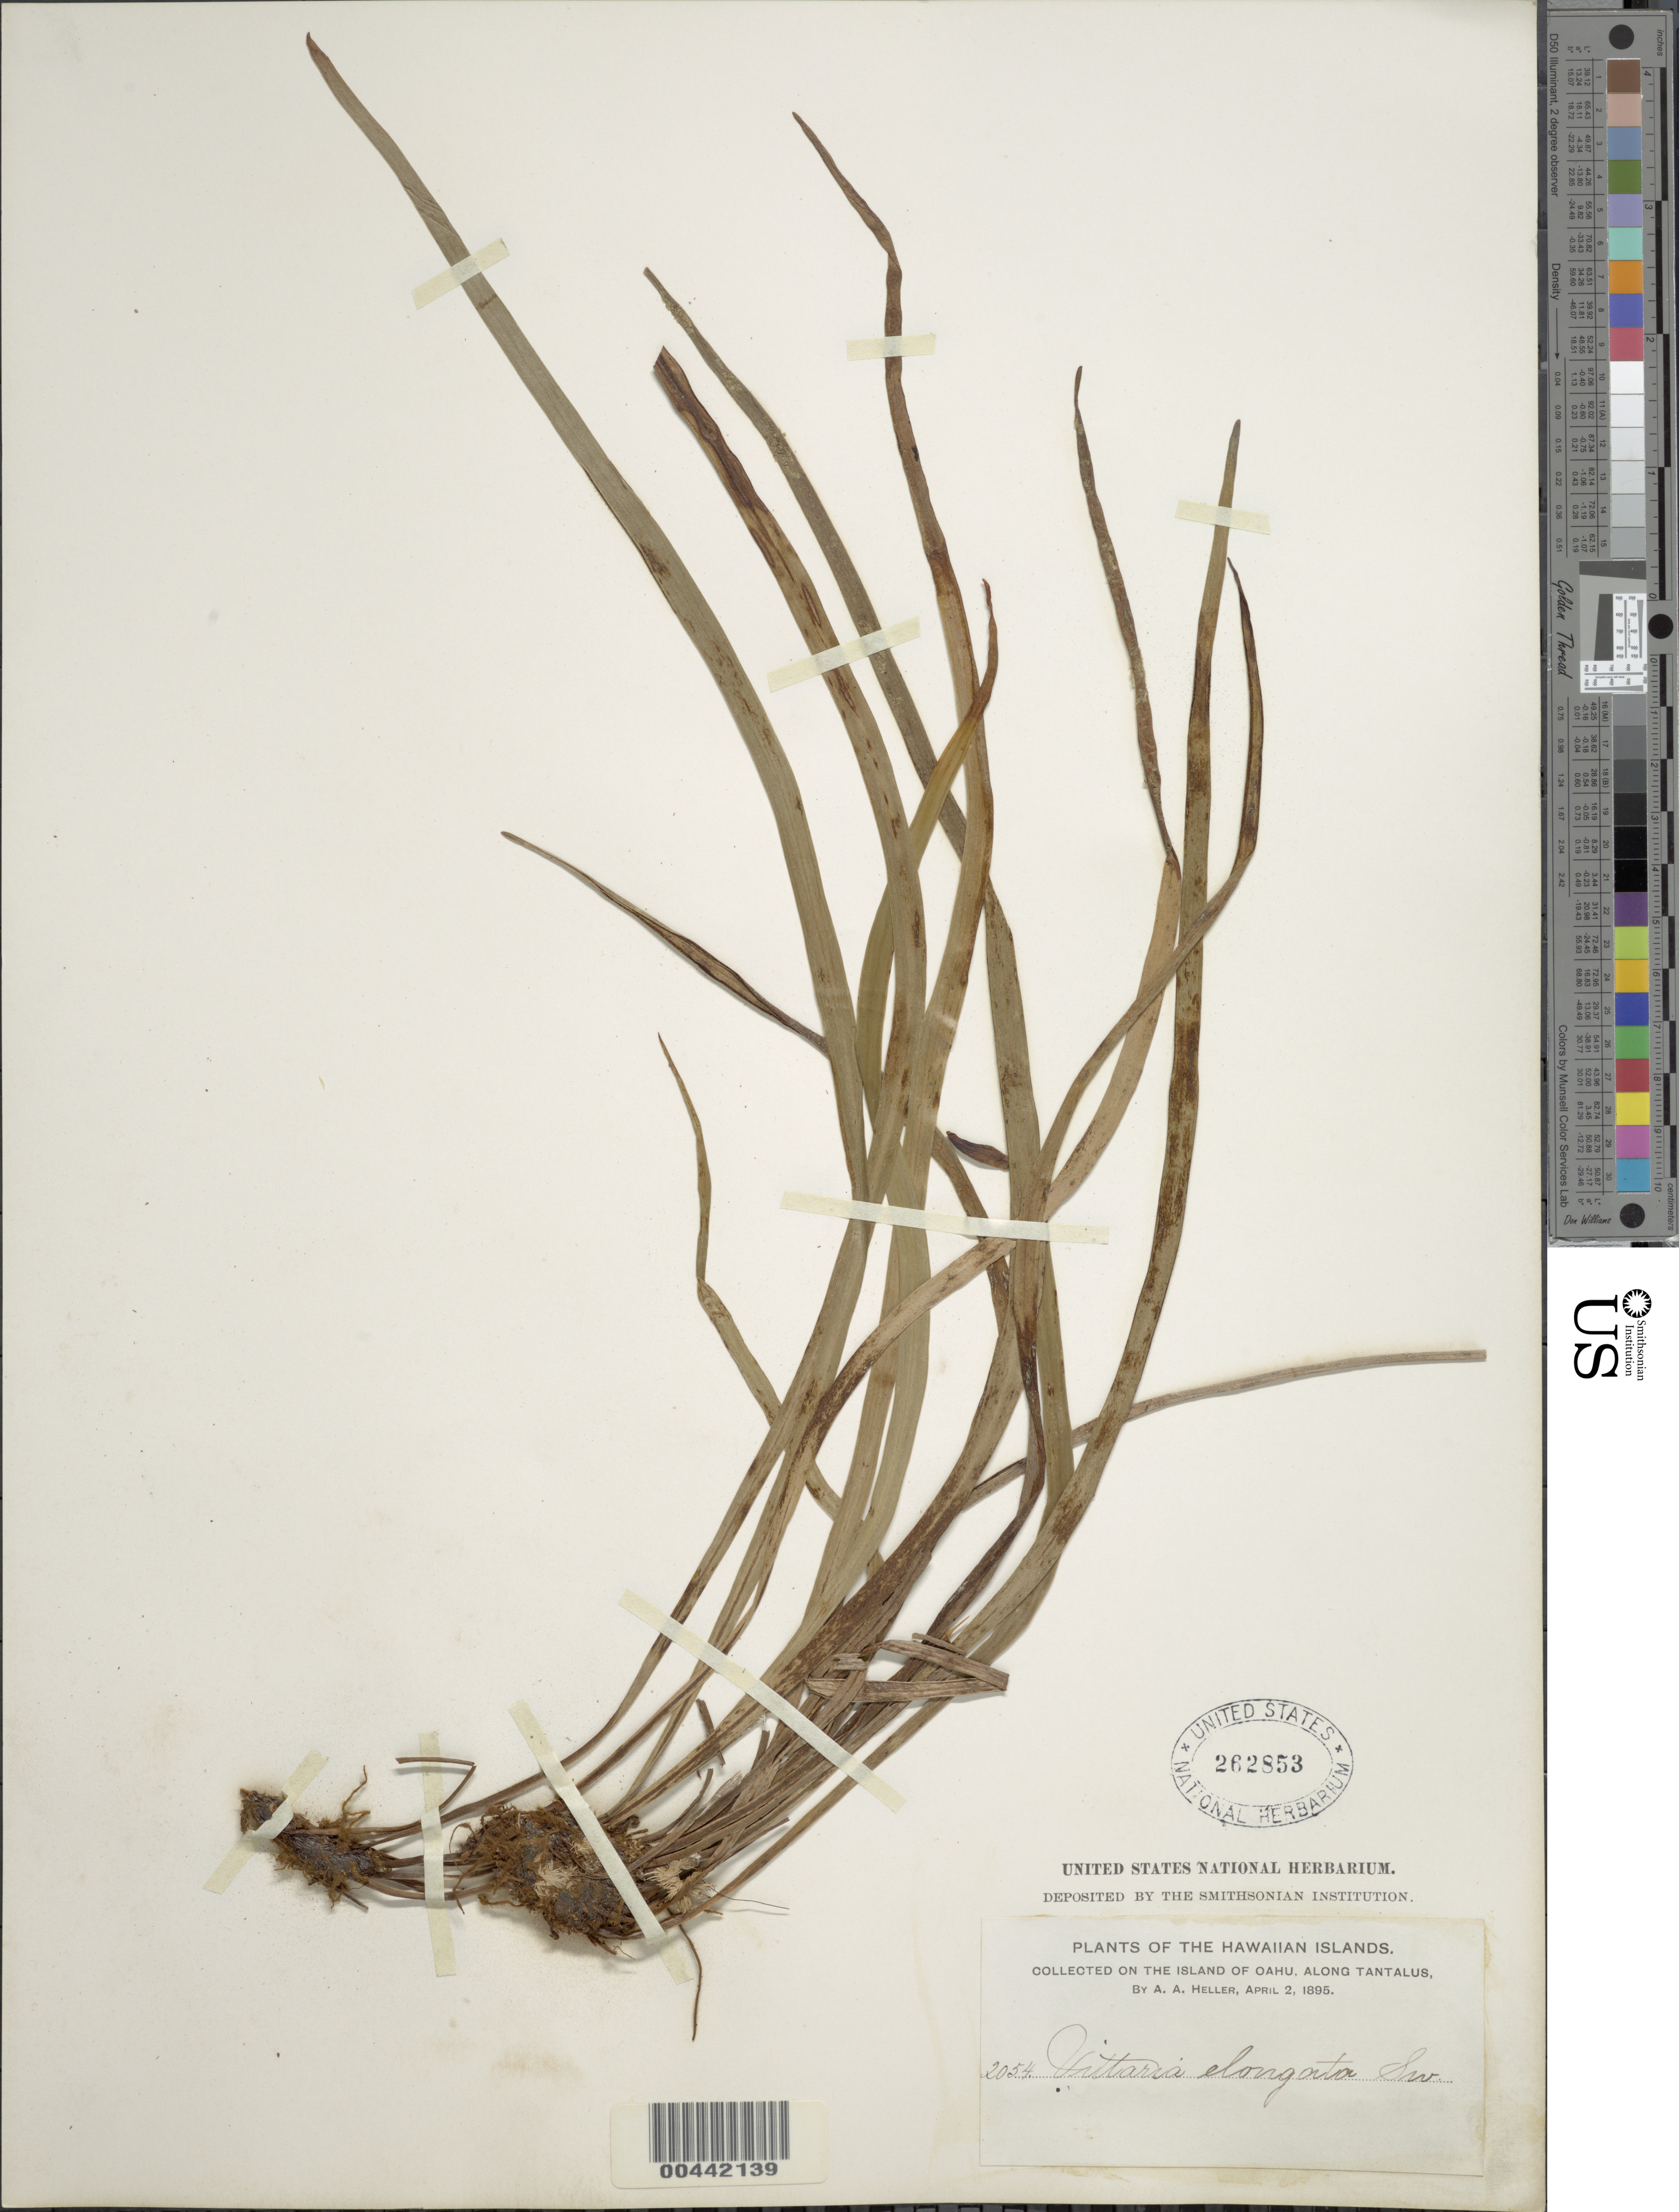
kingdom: Plantae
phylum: Tracheophyta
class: Polypodiopsida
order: Polypodiales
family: Pteridaceae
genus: Haplopteris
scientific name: Haplopteris elongata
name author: (Sw.) Crane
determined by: Wagner, W. L., (BOT), Smithsonian Institution - National Museum of Natural History (UNITED STATES)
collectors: A. A. Heller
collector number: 2054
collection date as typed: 2 Apr 1895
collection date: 1895-04-02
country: United States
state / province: Hawaii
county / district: Honolulu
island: Oahu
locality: Along Tantalus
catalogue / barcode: US 262853